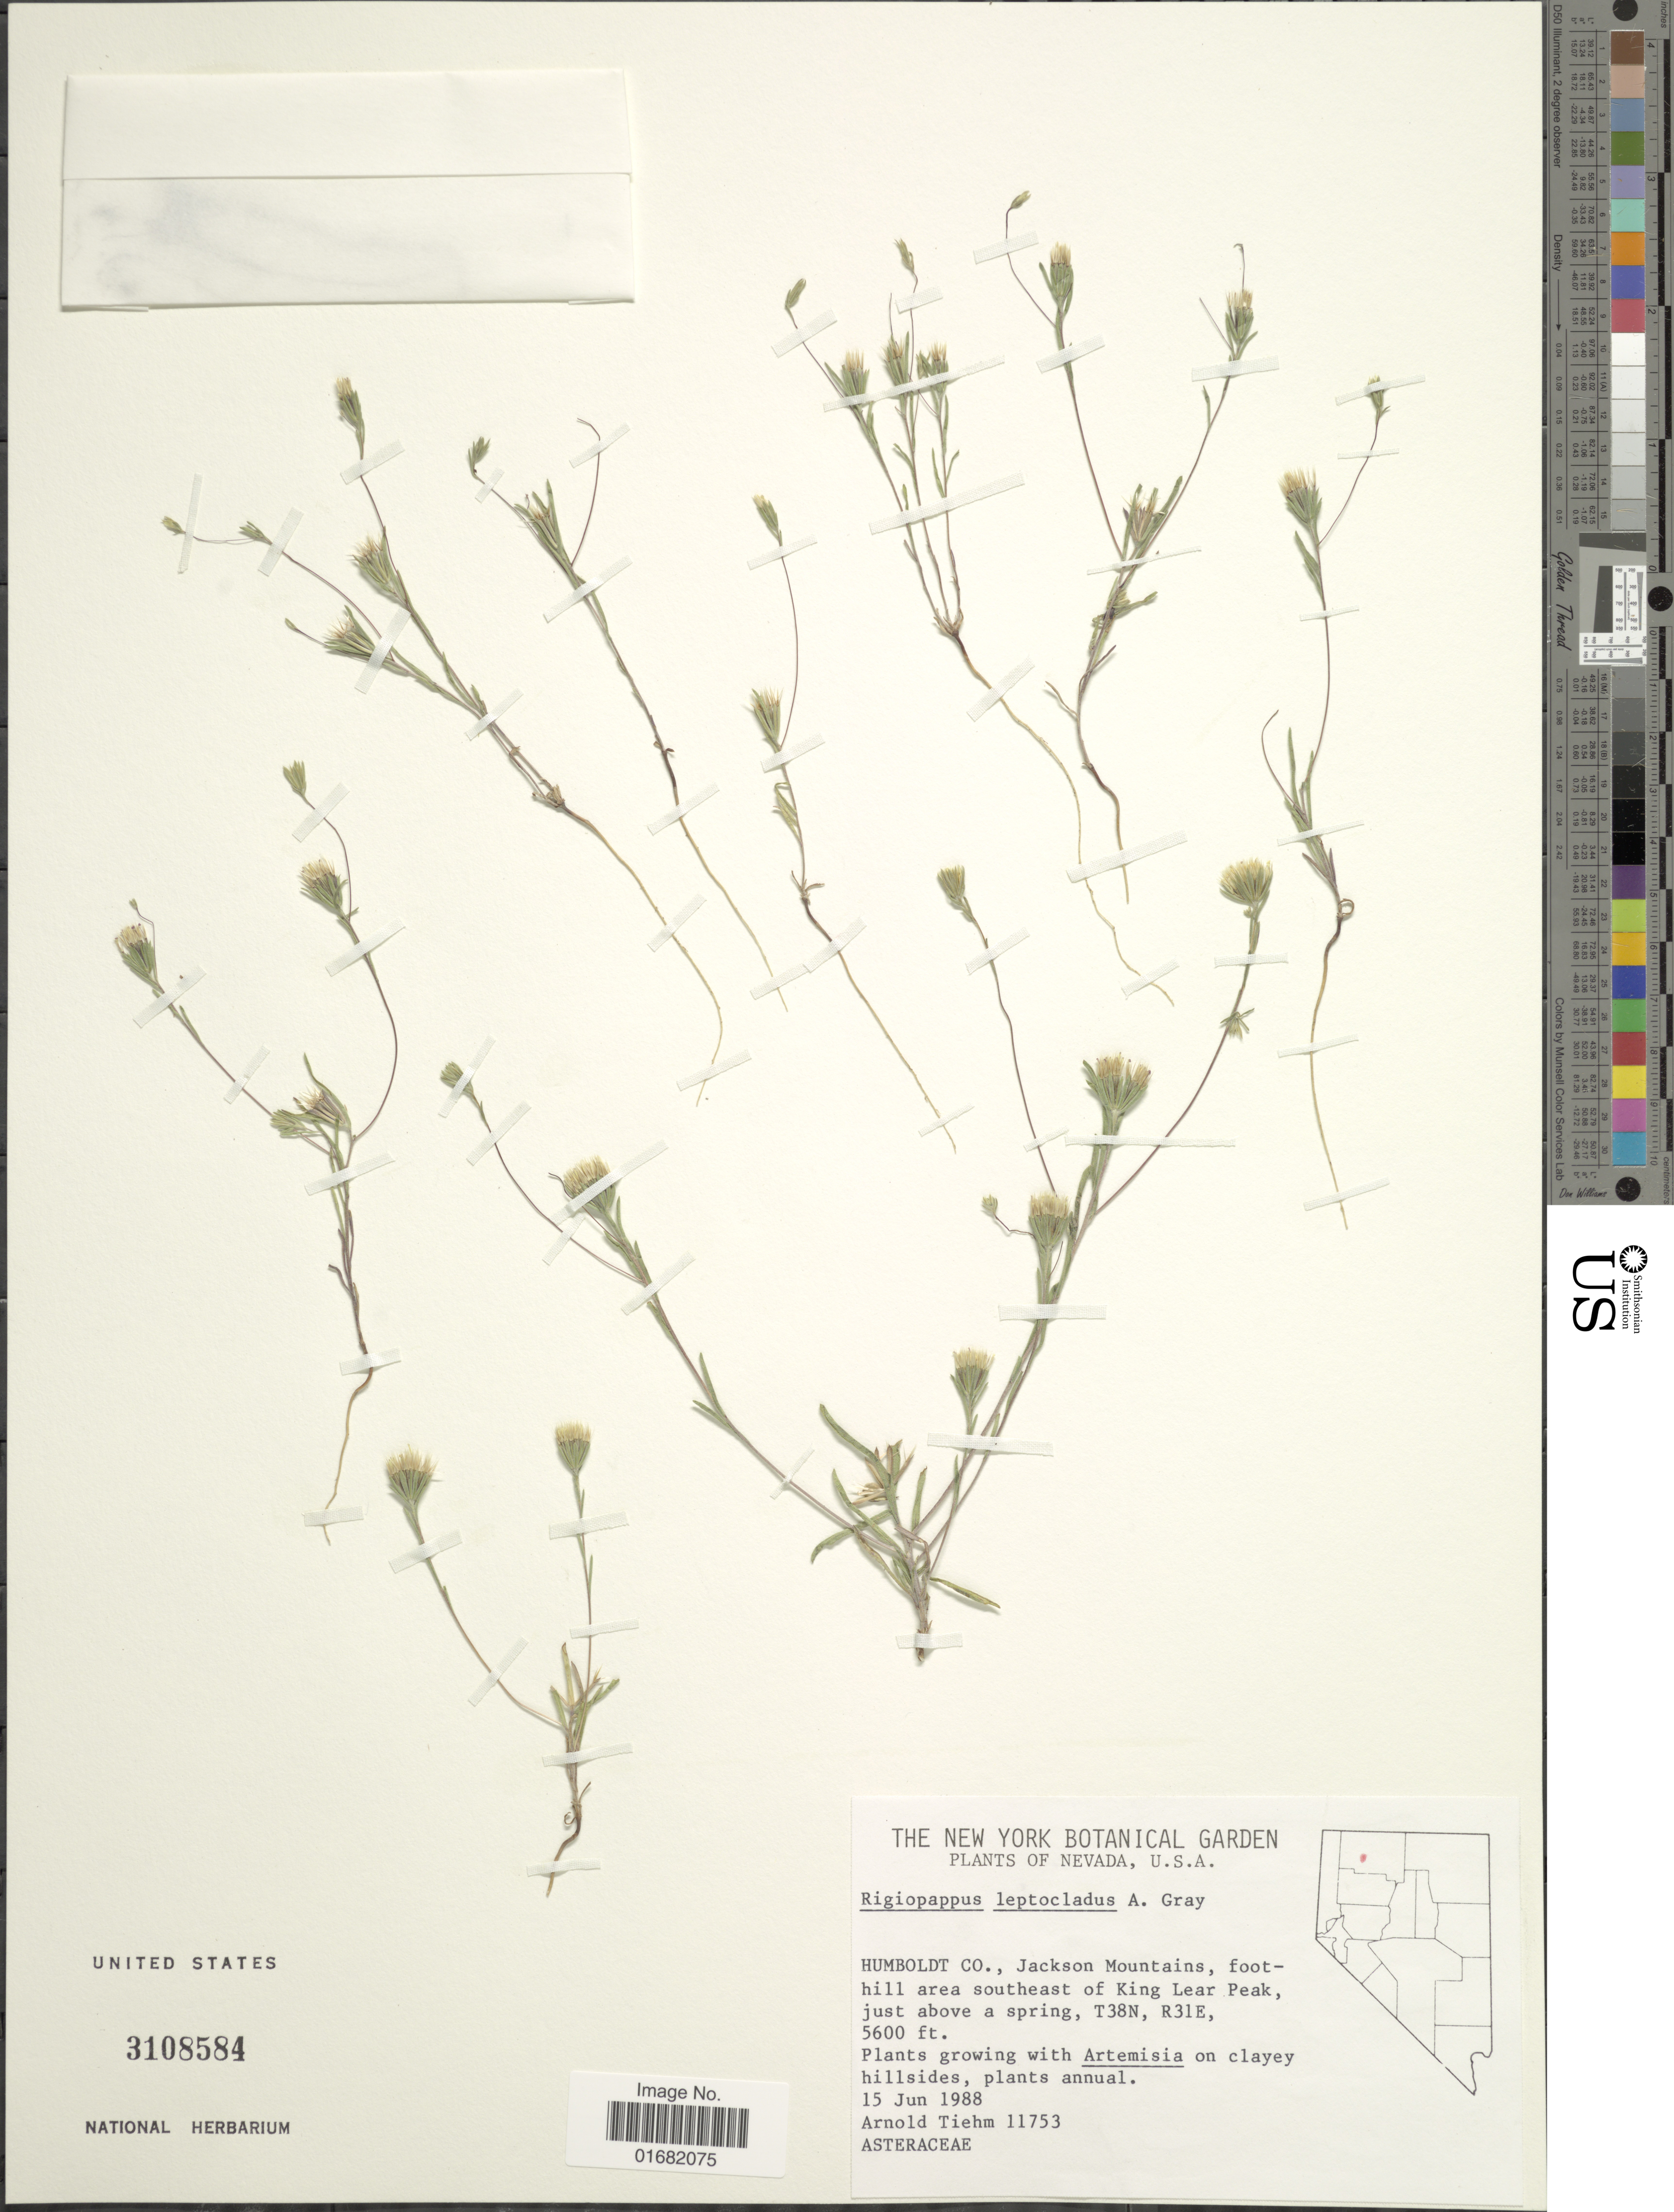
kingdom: Plantae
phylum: Tracheophyta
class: Magnoliopsida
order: Asterales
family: Asteraceae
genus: Rigiopappus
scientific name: Rigiopappus leptocladus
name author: A. Gray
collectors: A. Tiehm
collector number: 11753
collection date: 1988-06-15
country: United States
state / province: Nevada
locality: Humboldt Co., Jackson Mountains, foothill area southest of King Lear Peak, just above a spring, T38N, R31E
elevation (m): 1707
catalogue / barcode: US 3108584